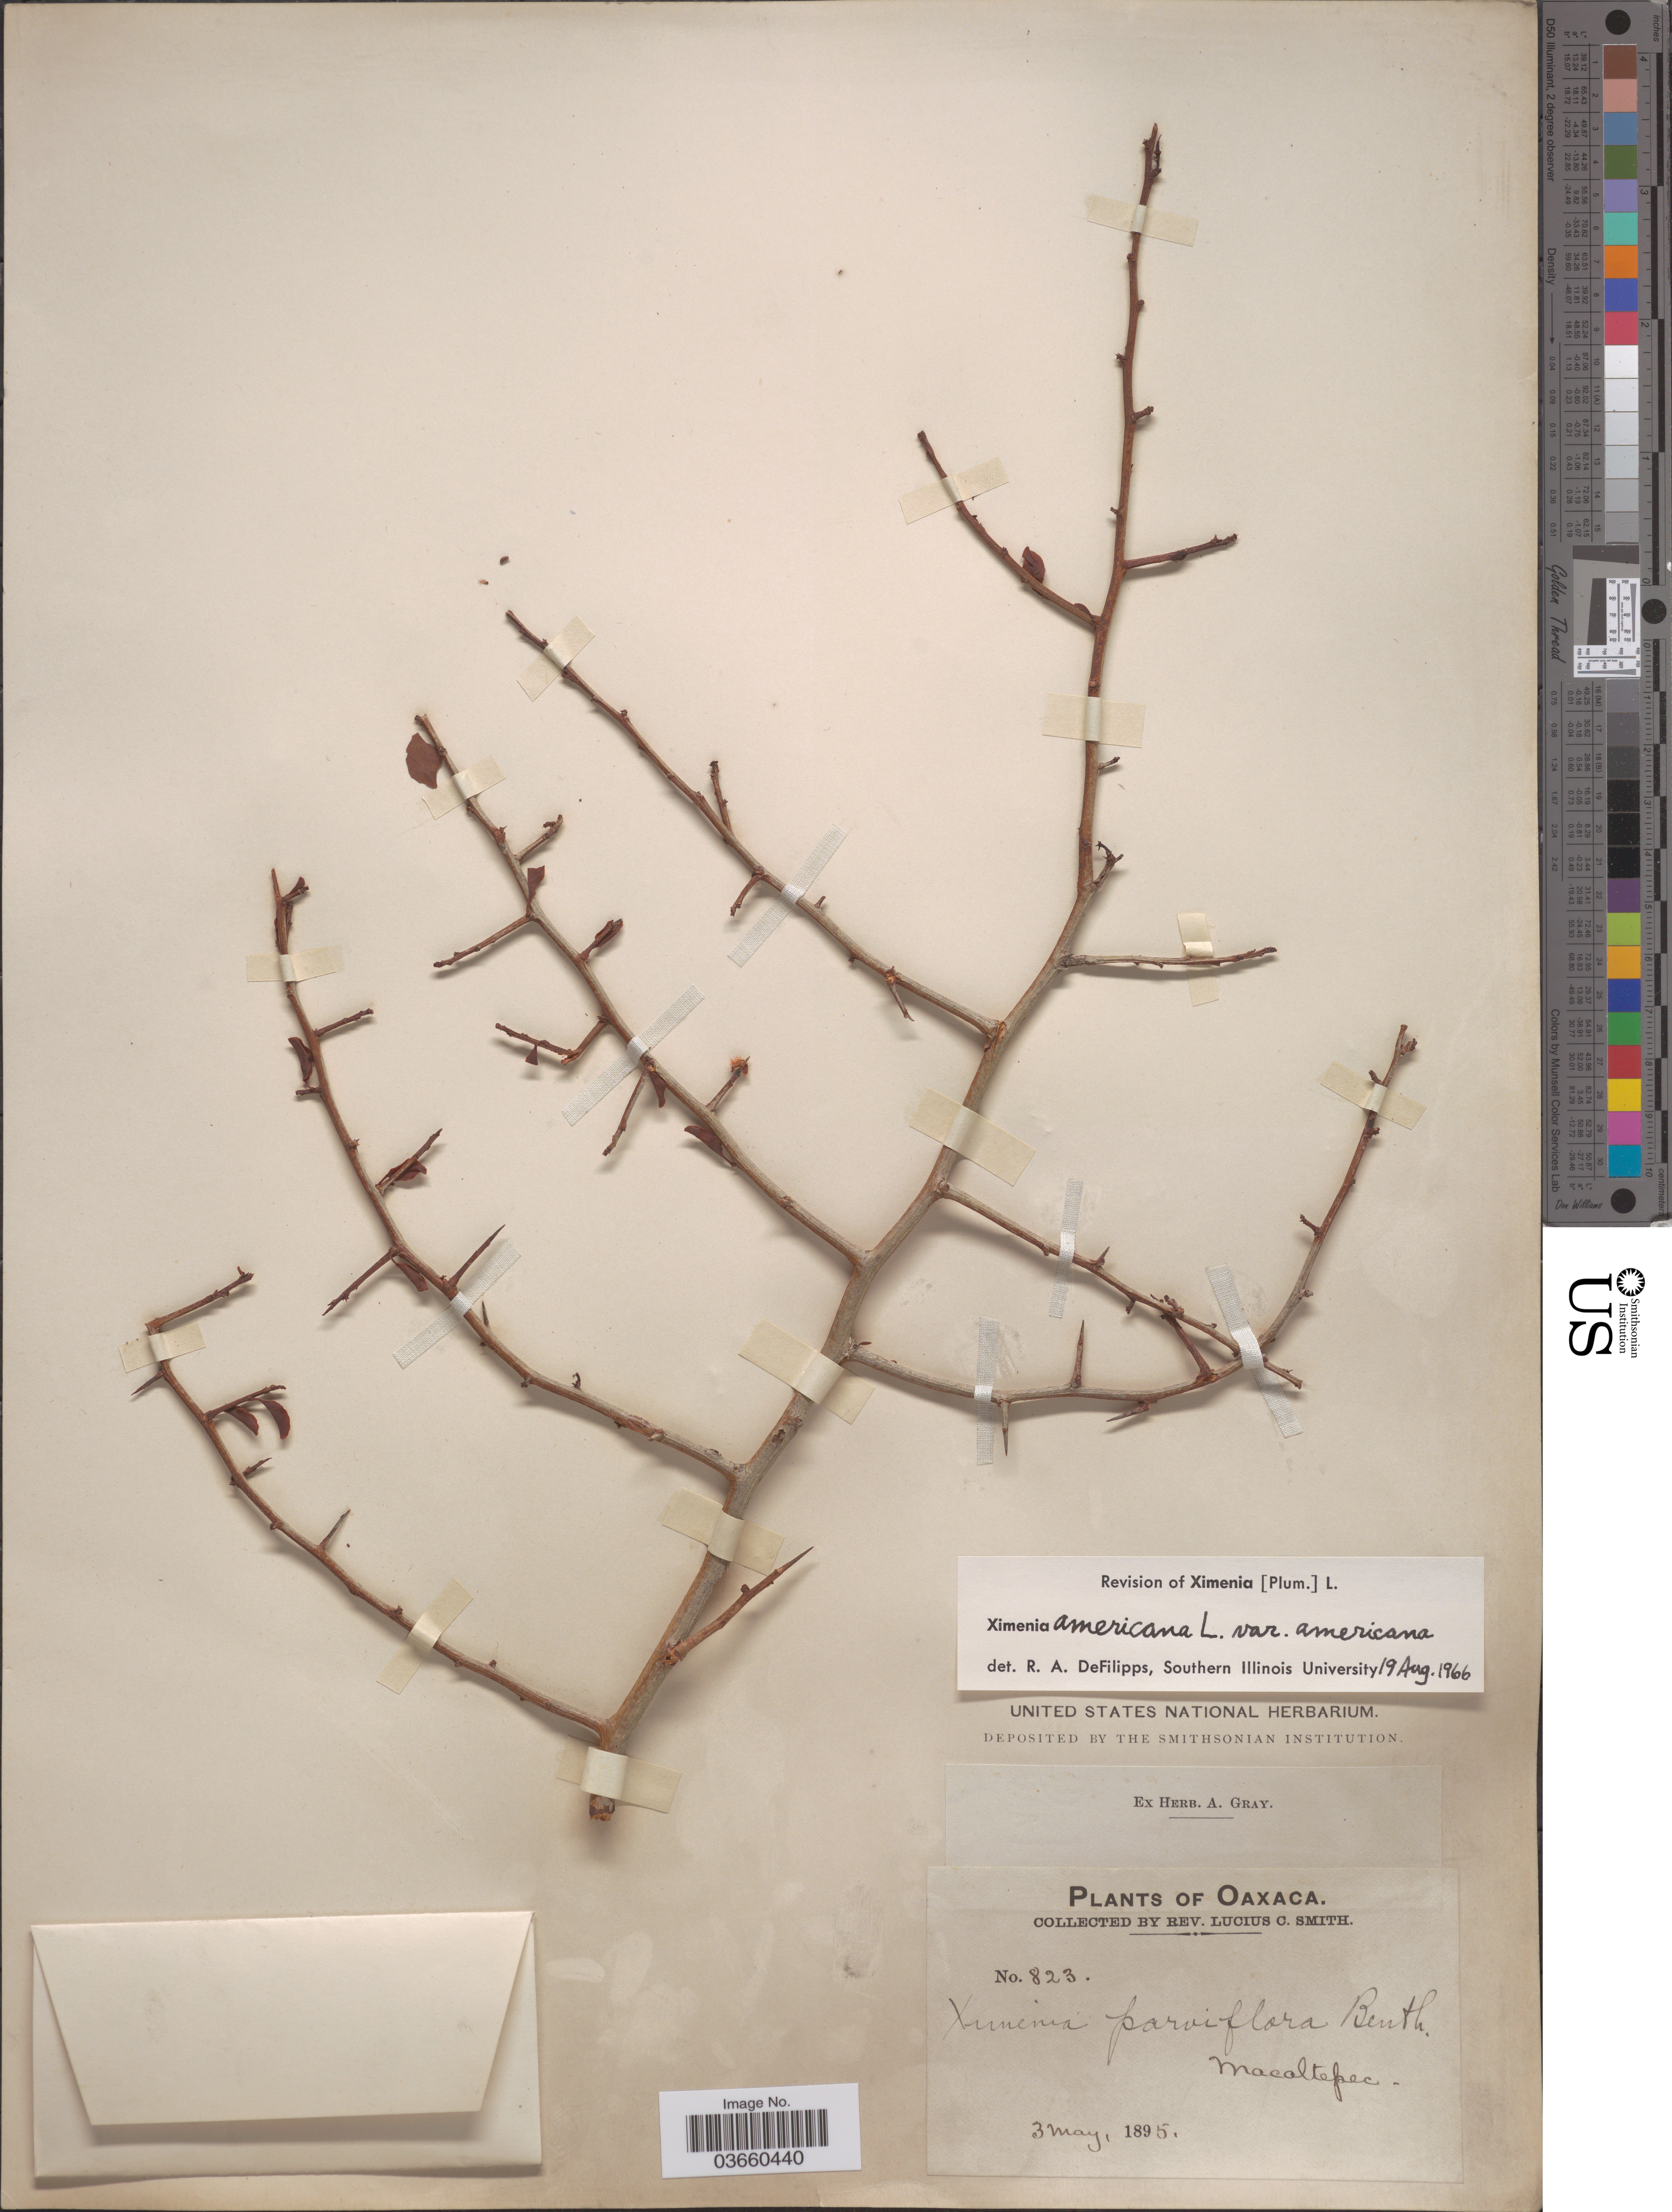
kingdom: Plantae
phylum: Tracheophyta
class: Magnoliopsida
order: Santalales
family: Ximeniaceae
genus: Ximenia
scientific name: Ximenia americana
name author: L.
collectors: L. C. Smith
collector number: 823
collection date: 1895-05-03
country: Mexico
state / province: Oaxaca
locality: Macaltepec.